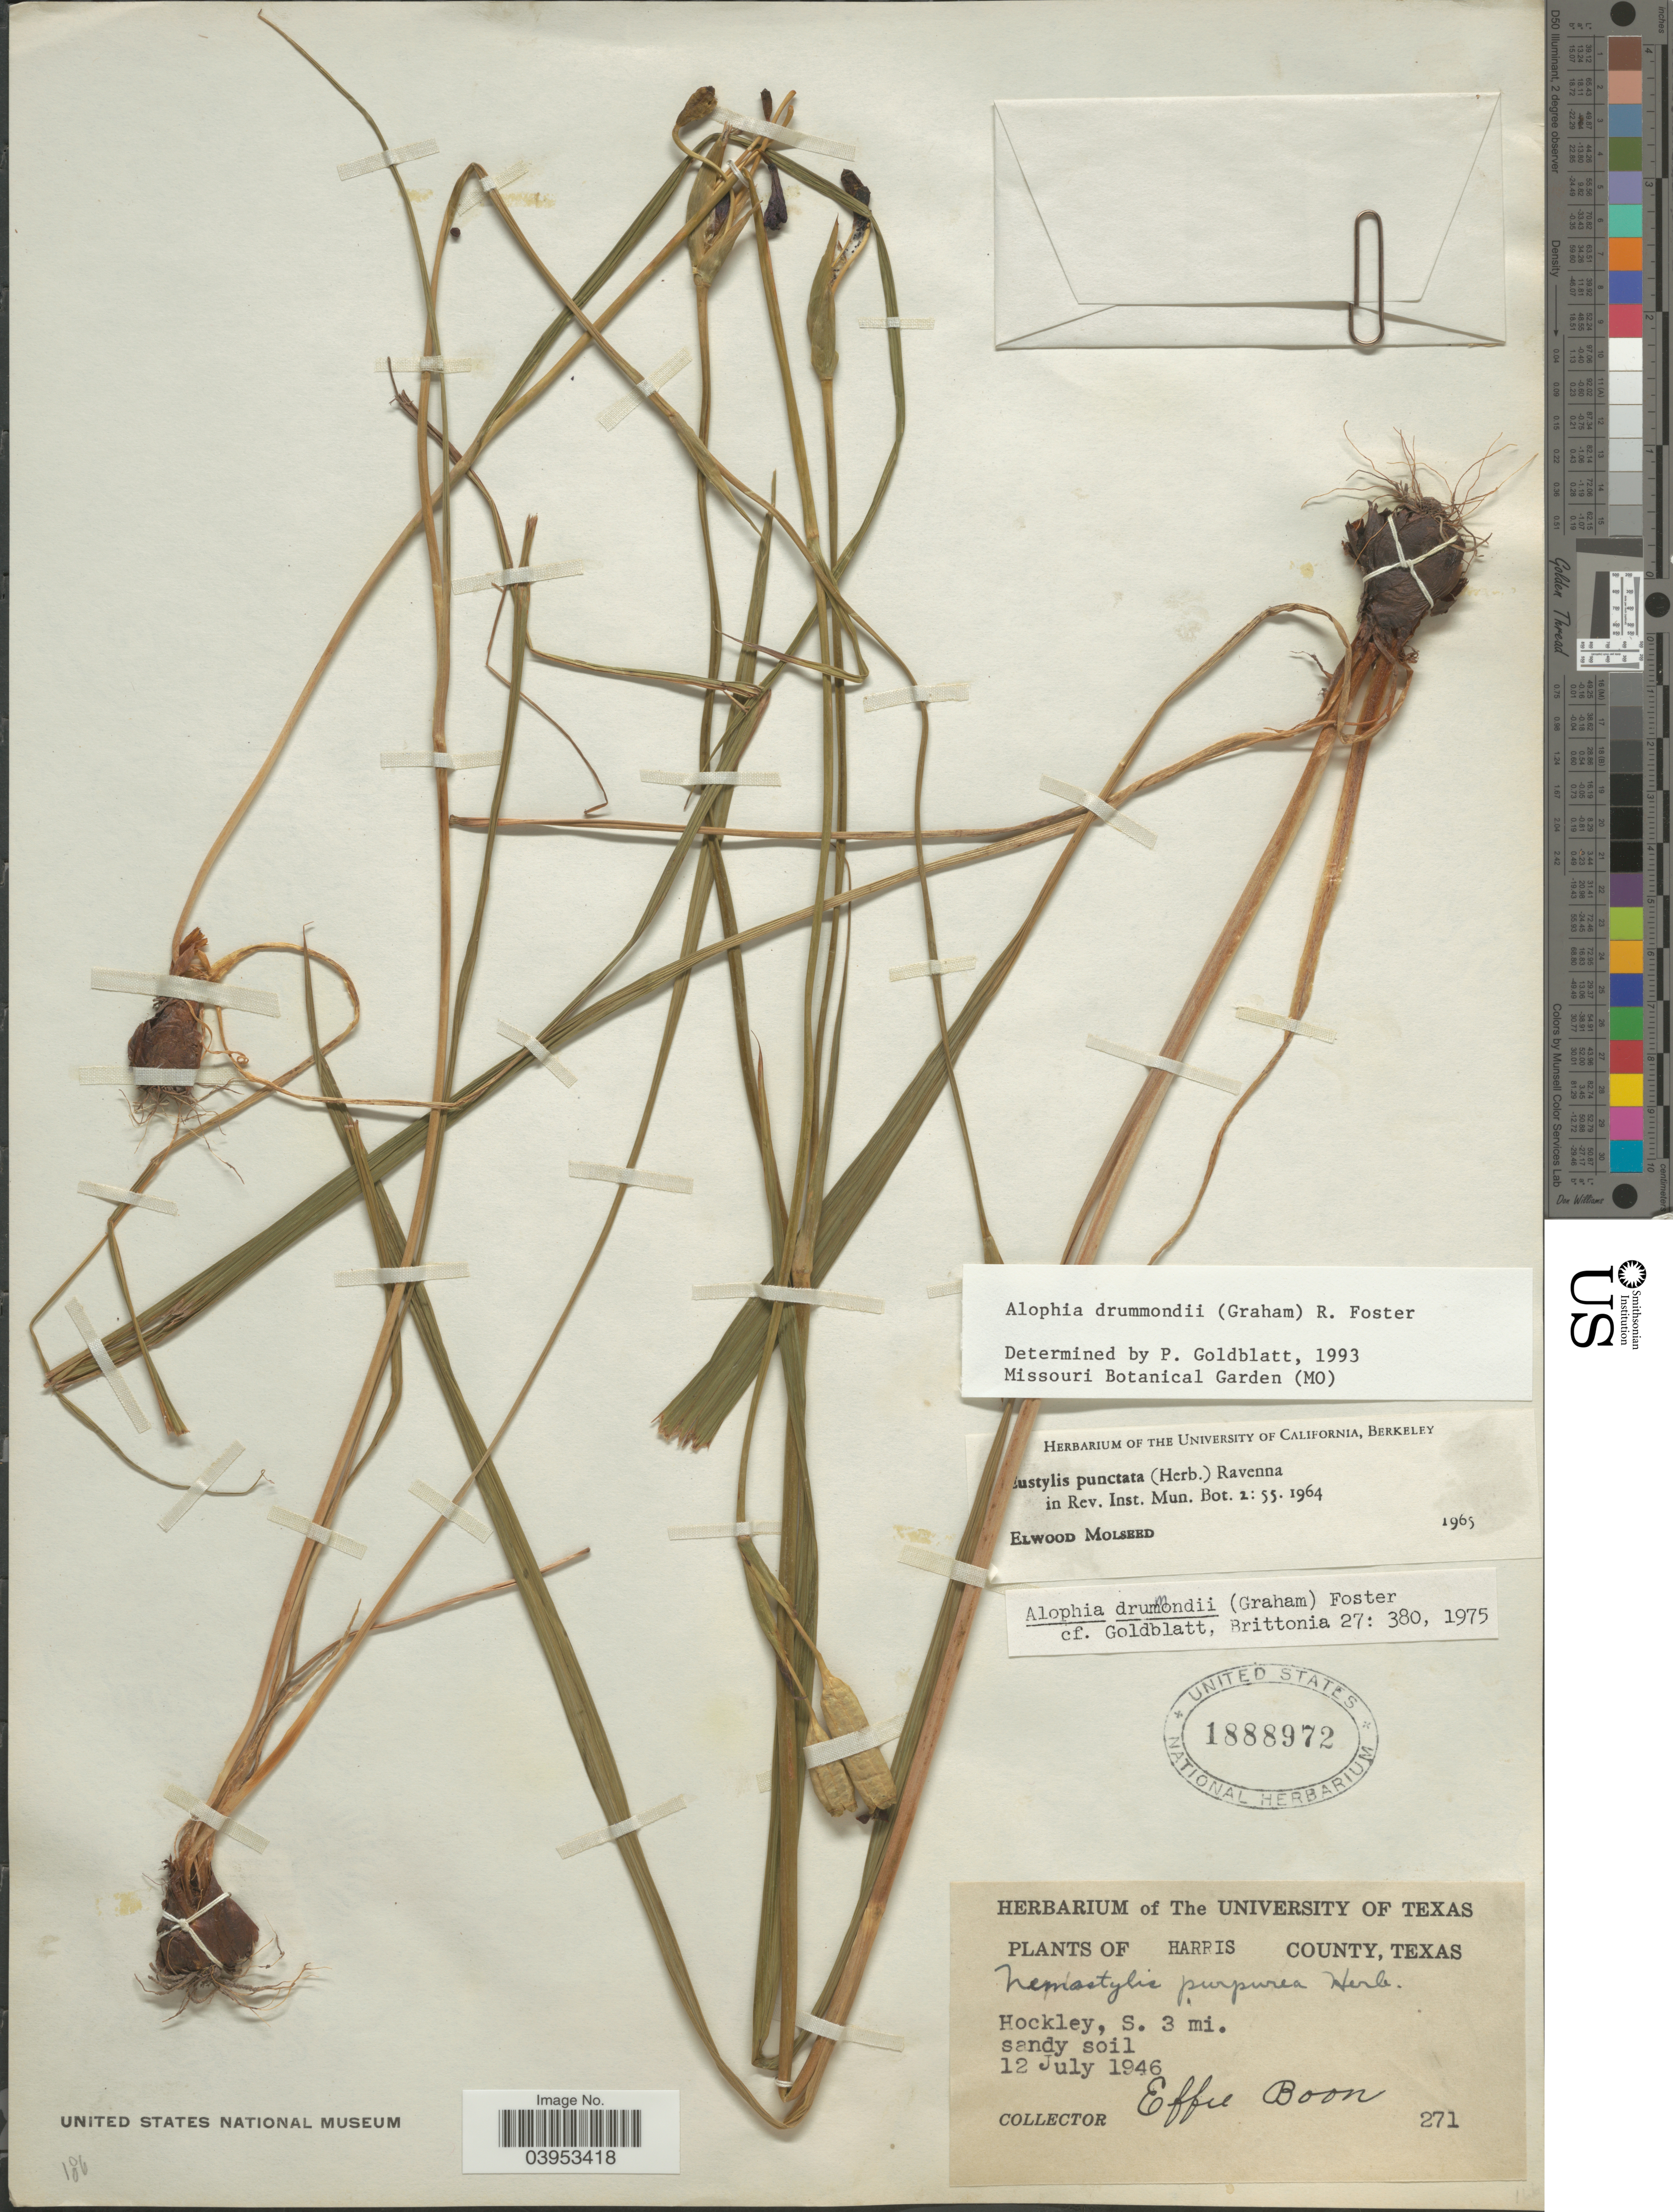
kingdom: Plantae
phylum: Tracheophyta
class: Liliopsida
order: Asparagales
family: Iridaceae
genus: Alophia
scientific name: Alophia drummondii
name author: (Graham) R.C. Foster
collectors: E. Boon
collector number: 271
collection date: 1946-07-12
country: United States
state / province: Texas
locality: Harris County. Hockley, S. 3 mi.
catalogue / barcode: US 1888972